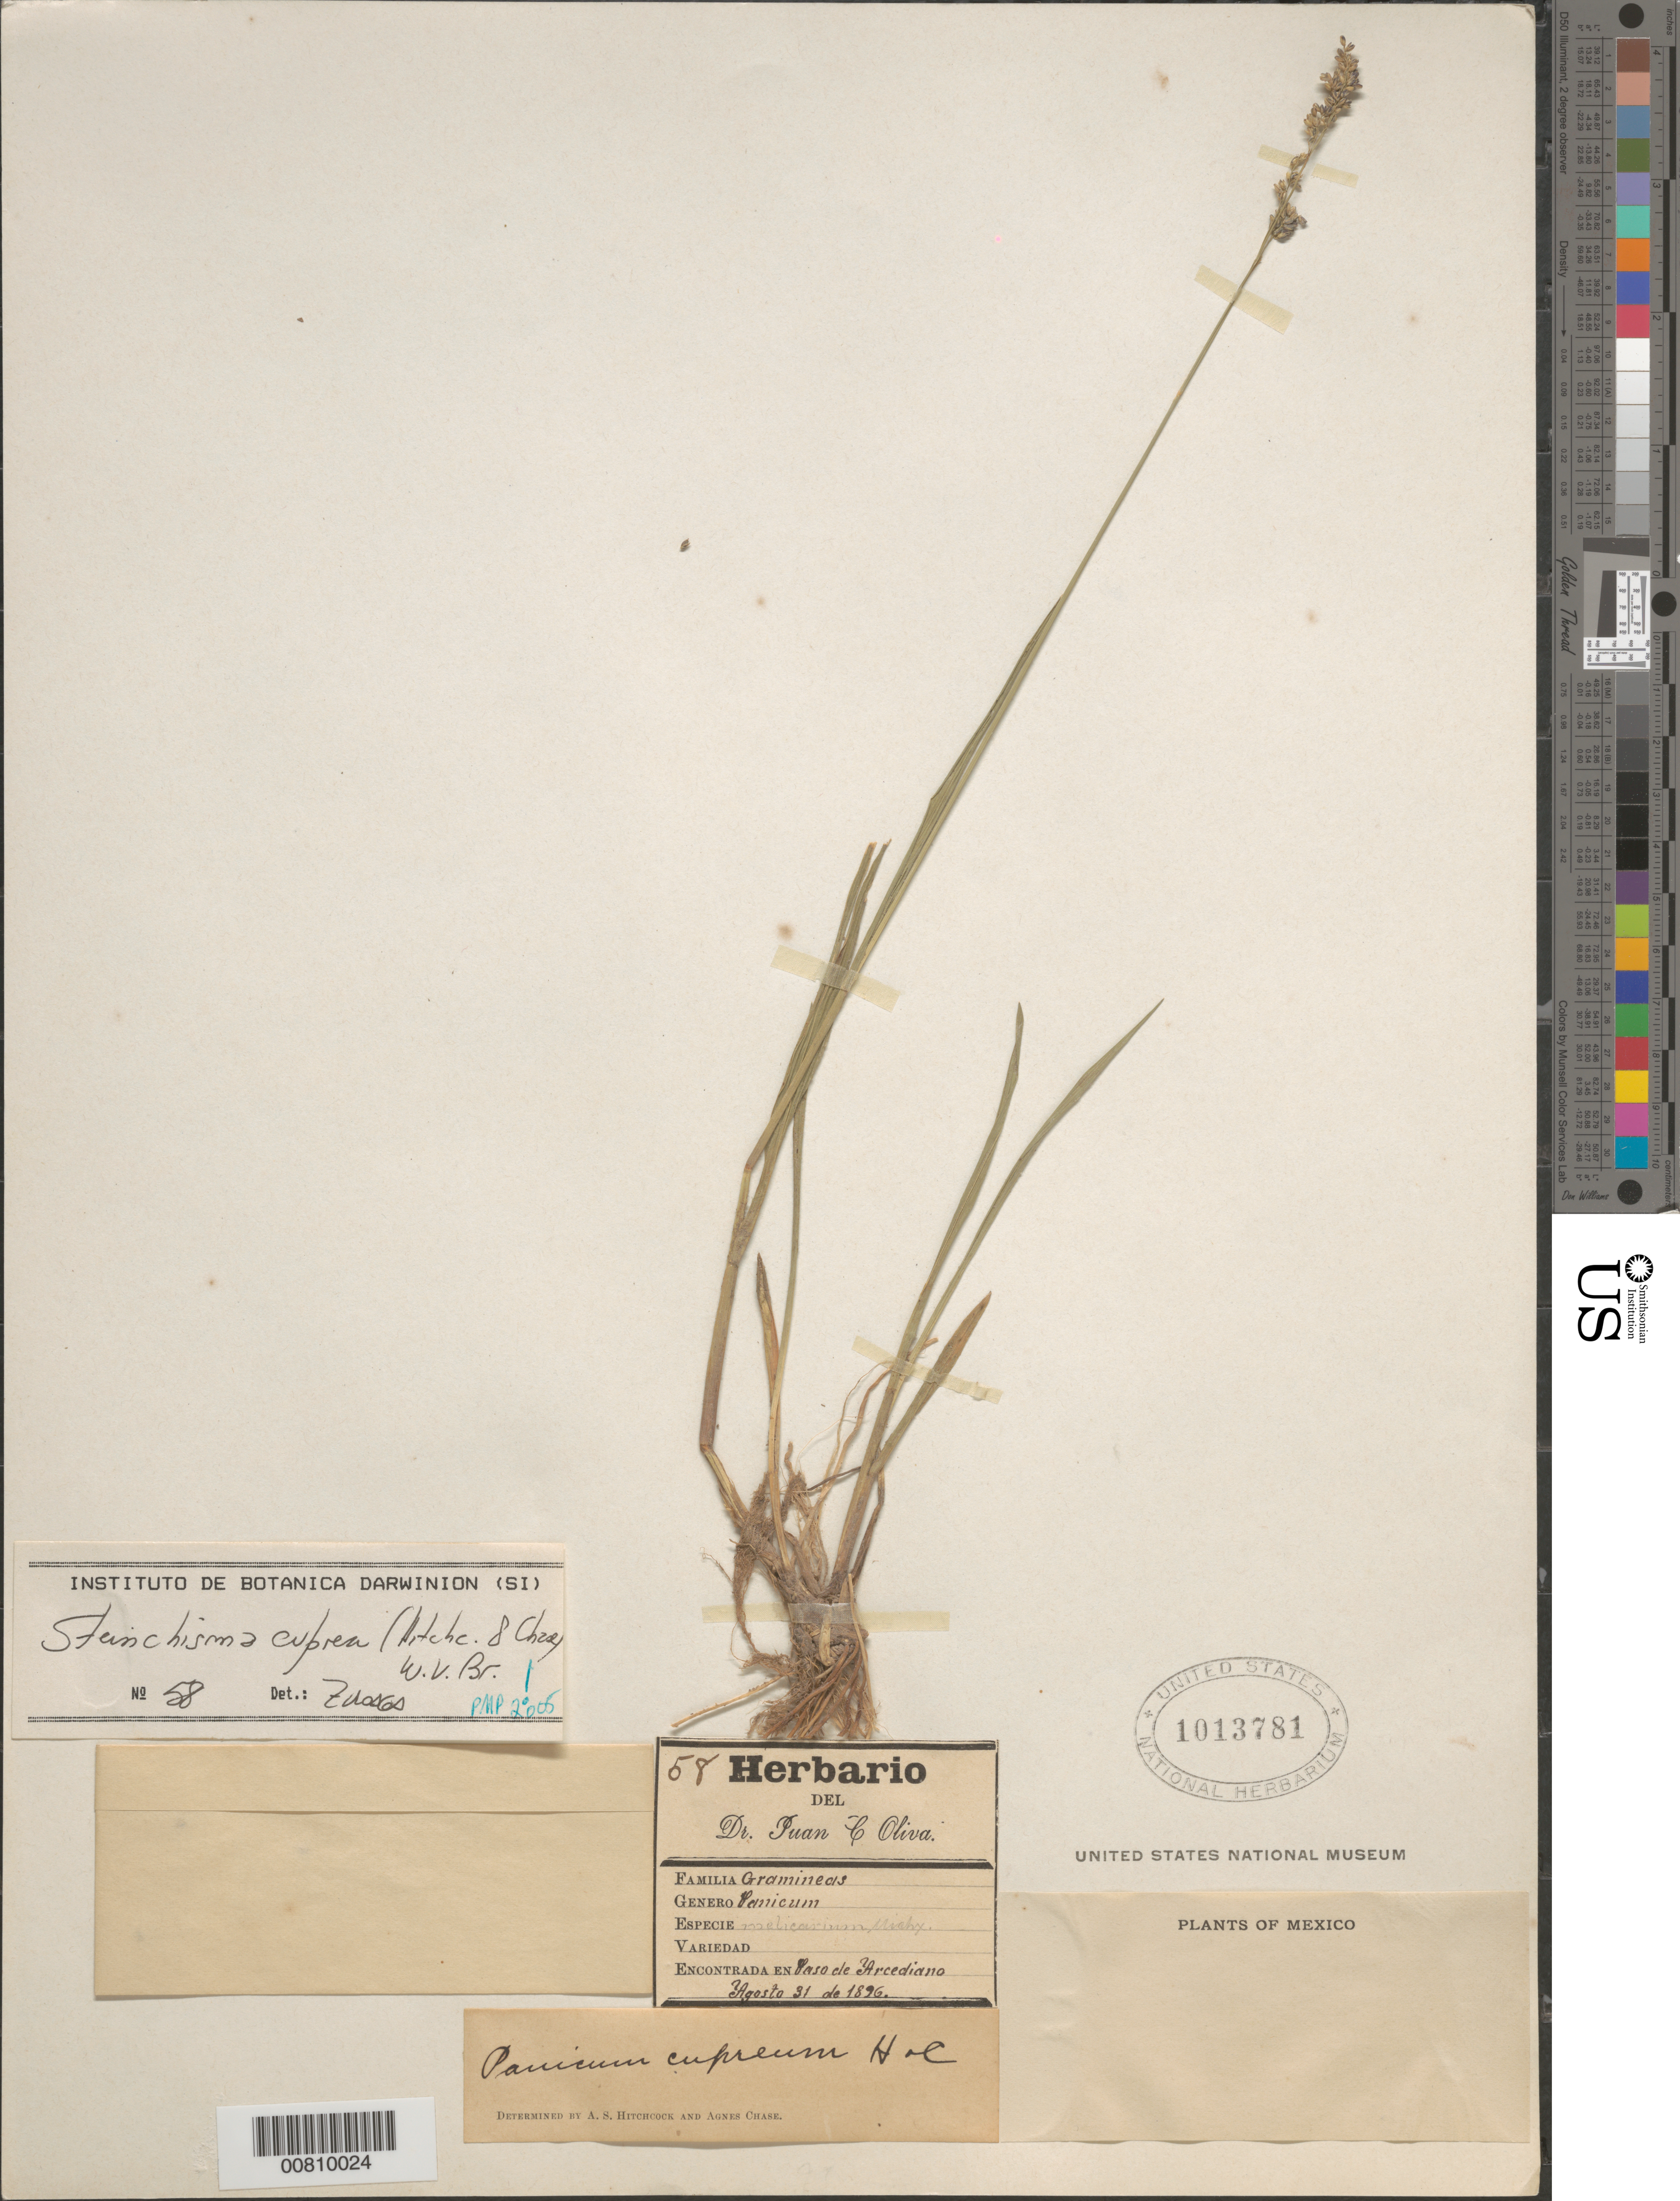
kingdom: Plantae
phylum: Tracheophyta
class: Liliopsida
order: Poales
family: Poaceae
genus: Steinchisma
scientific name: Steinchisma cupreum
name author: (Hitchc. & Chase) W.V. Br.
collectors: J. C. Oliva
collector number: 58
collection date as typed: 31 Aug 1896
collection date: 1896-08-31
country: Mexico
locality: Paso de Arcediano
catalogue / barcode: US 1013781